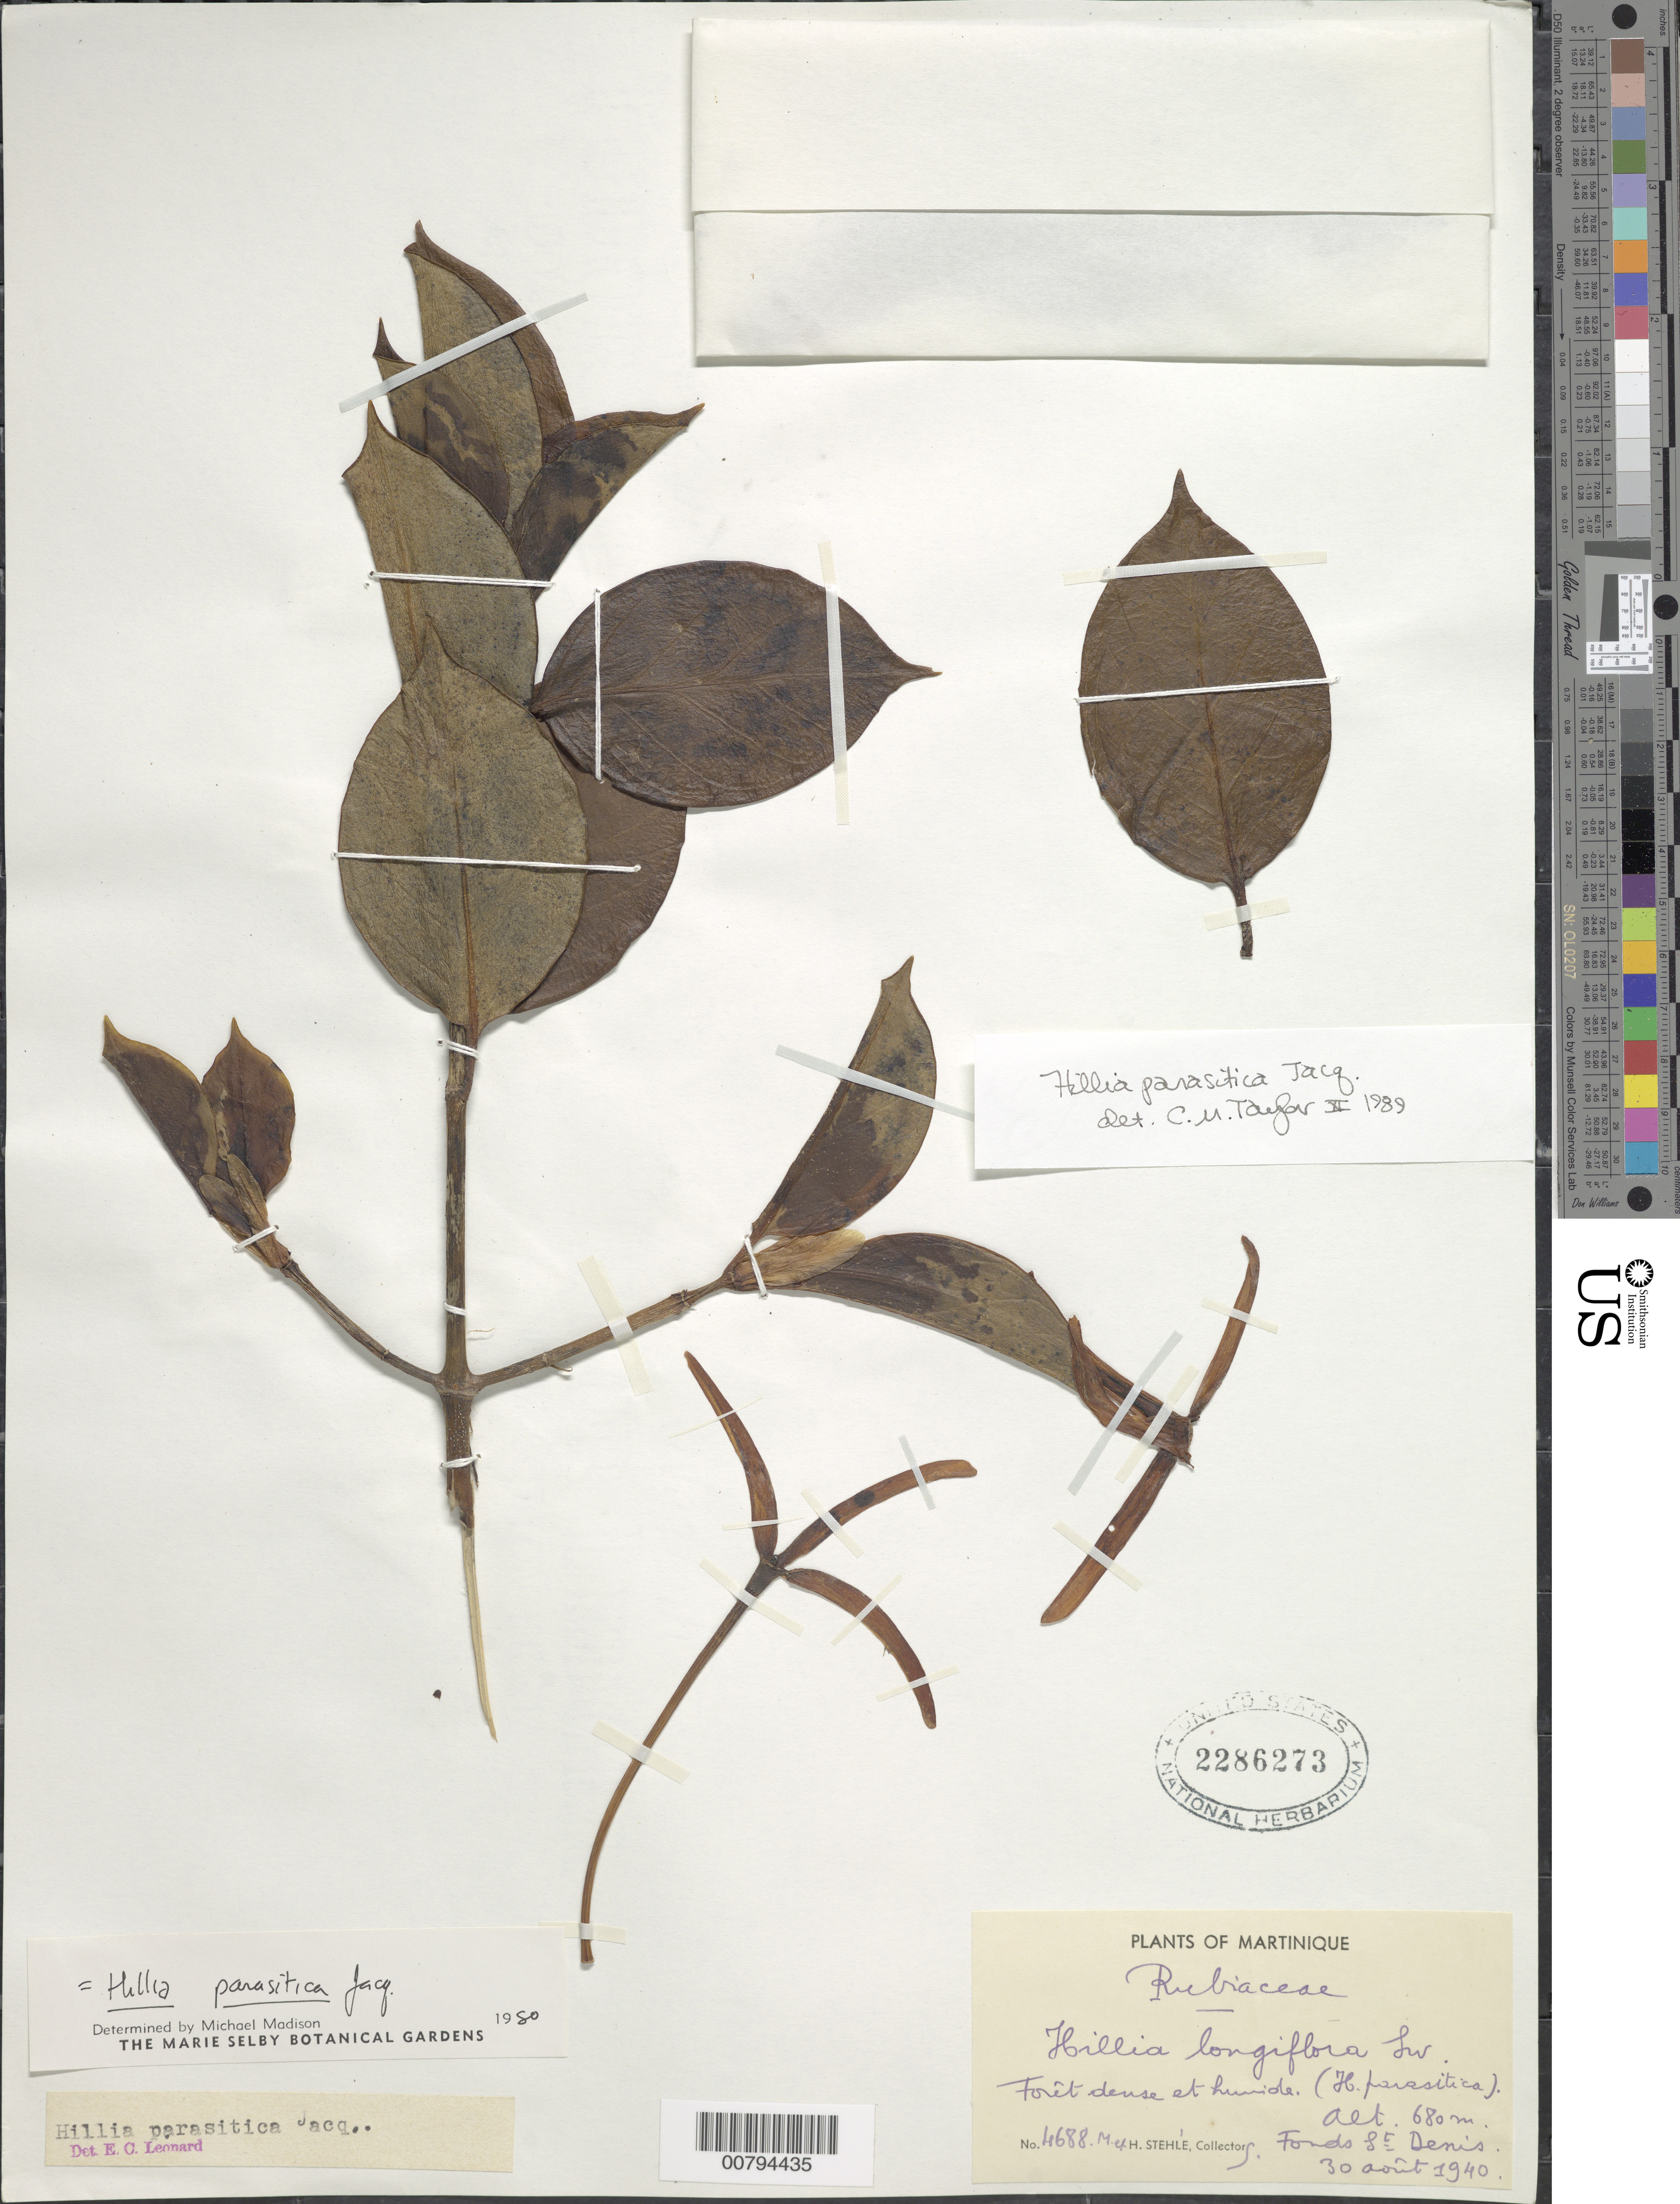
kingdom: Plantae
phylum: Tracheophyta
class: Magnoliopsida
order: Gentianales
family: Rubiaceae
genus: Hillia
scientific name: Hillia parasitica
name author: Jacq.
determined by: Leonard, Emery C., (US)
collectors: M. Stehlé & H. Stehlé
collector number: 4688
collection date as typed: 30 Aug 1940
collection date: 1940-08-30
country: Martinique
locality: Fonds St. Denis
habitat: Dense, humid forest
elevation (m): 680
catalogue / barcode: US 2286273